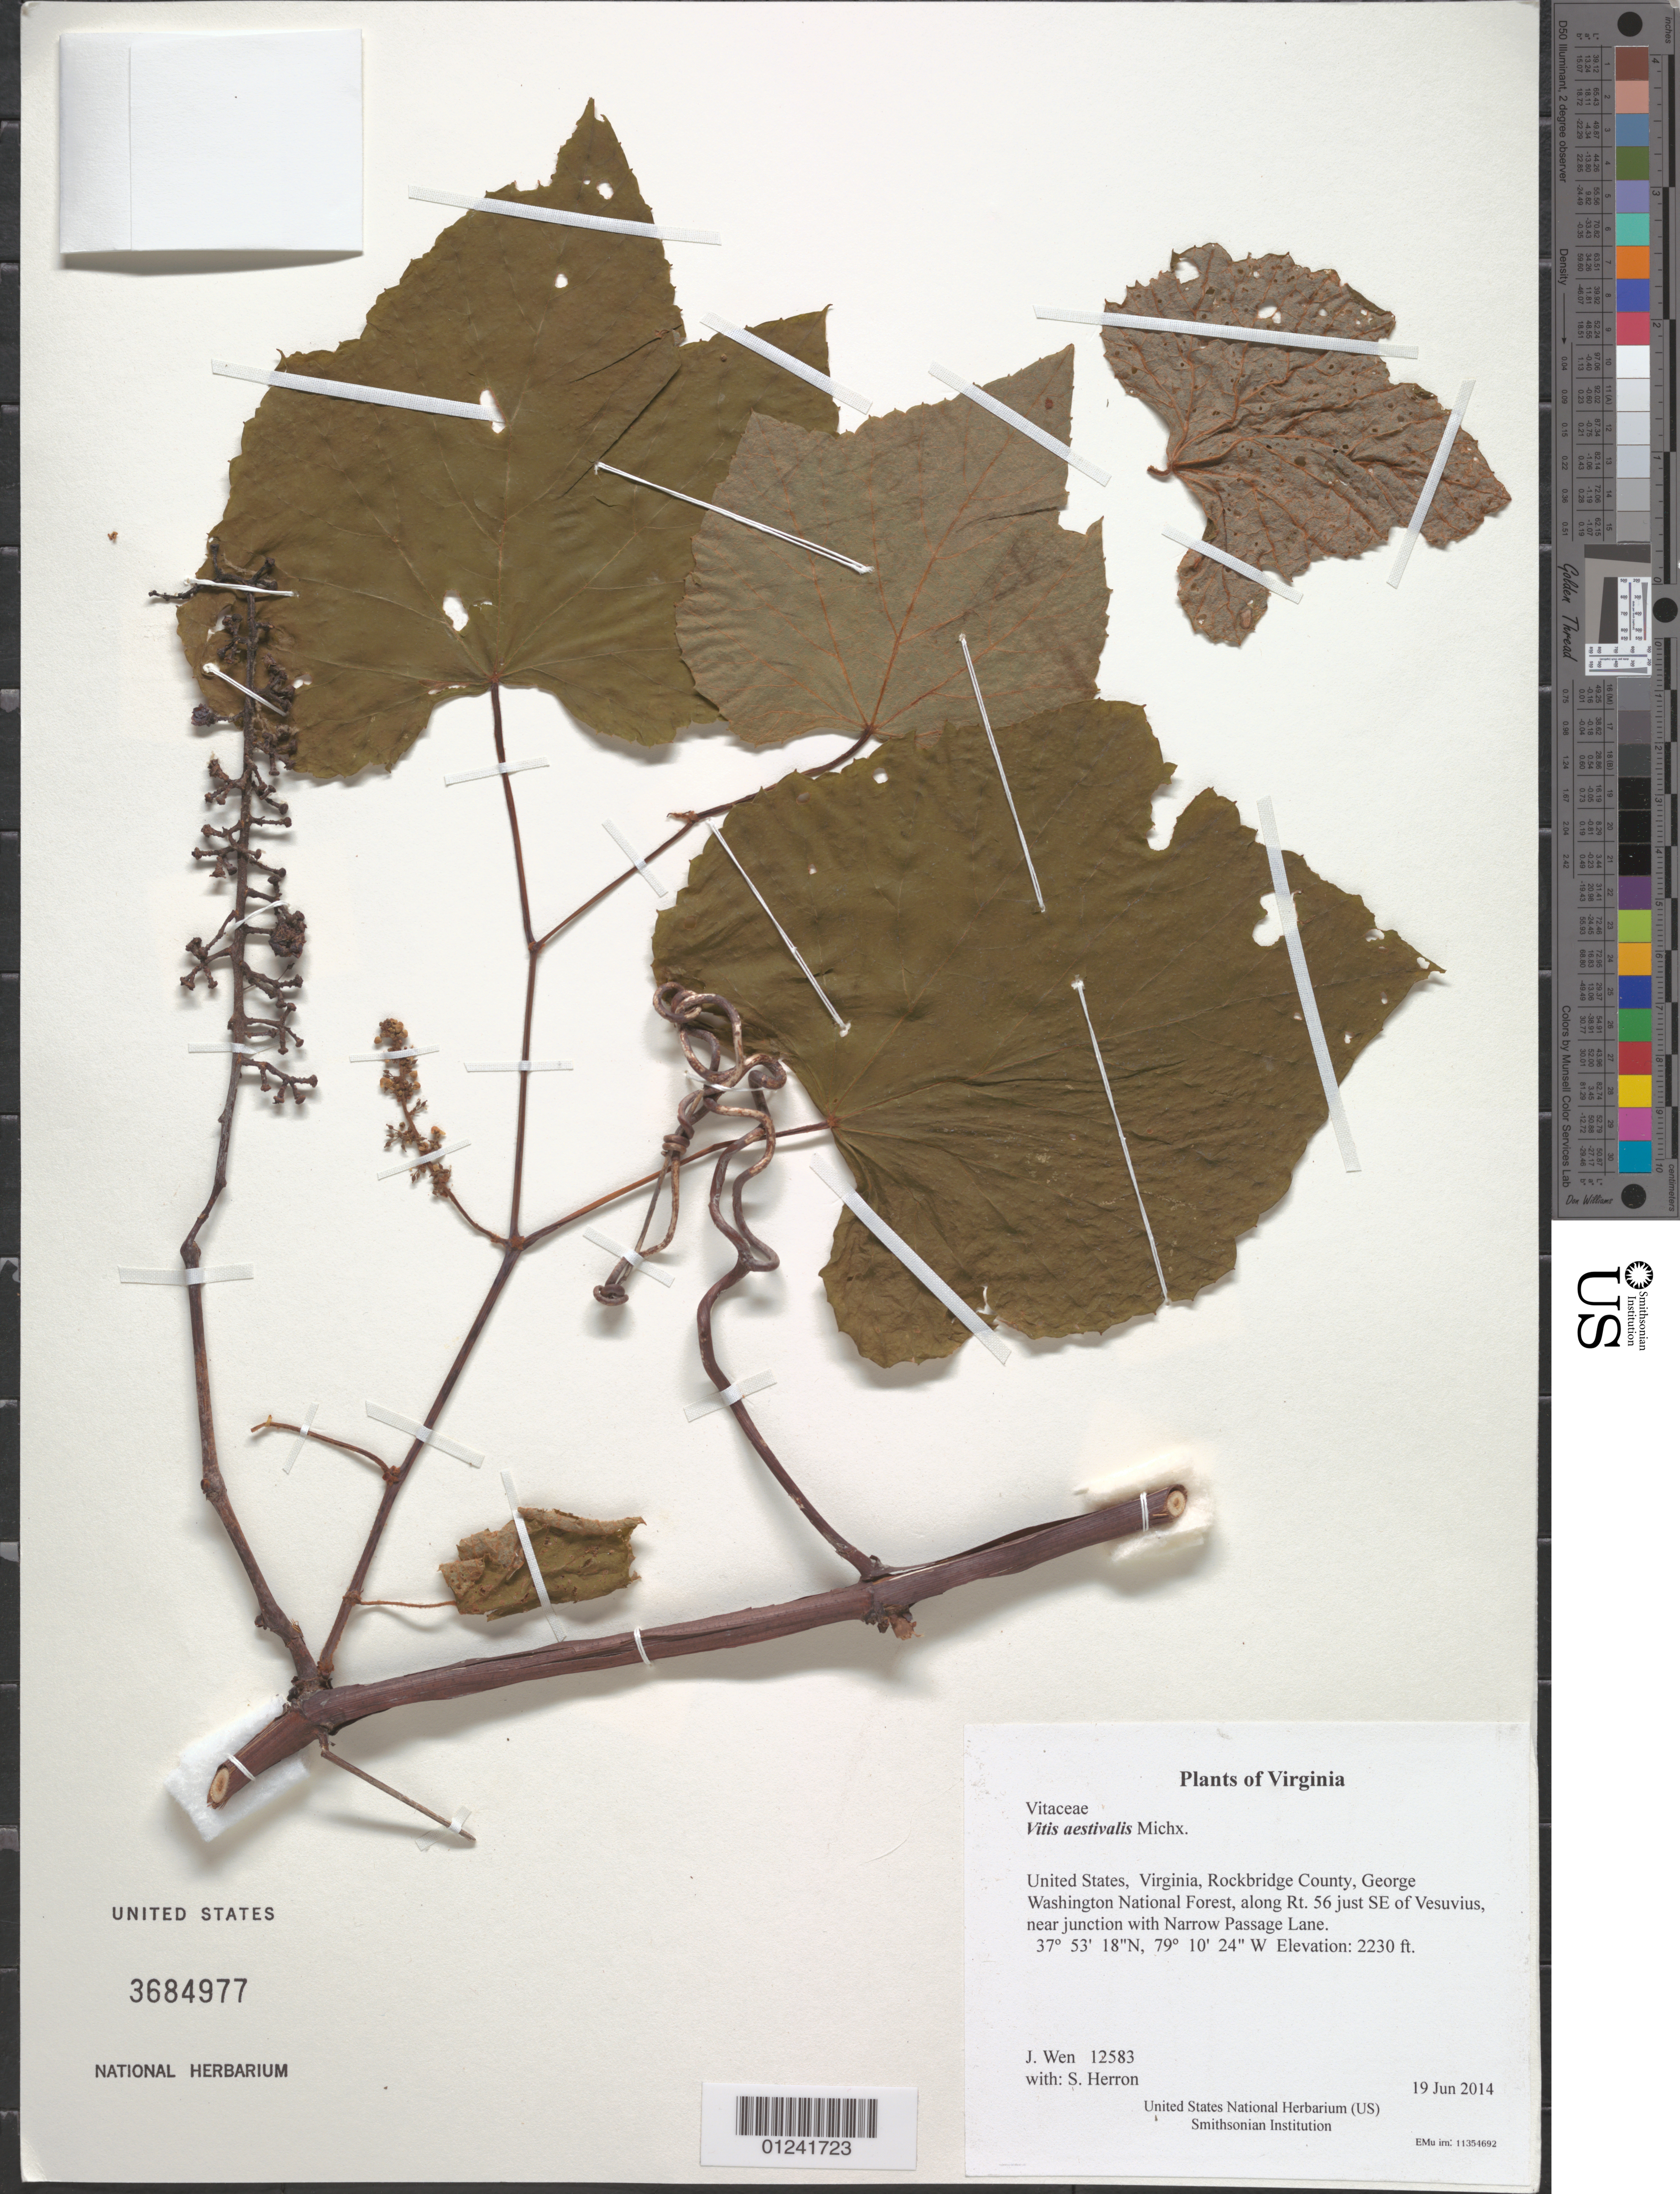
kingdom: Plantae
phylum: Tracheophyta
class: Magnoliopsida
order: Vitales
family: Vitaceae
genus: Vitis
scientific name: Vitis aestivalis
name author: Michx.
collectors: J. Wen & S. Herron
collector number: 12583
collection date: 2014-06-19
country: United States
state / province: Virginia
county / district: Rockbridge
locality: George Washington National Forest, along Rt. 56 just SE of Vesuvius, near junction with Narrow Passage Lane.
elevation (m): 680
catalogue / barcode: US 3684977